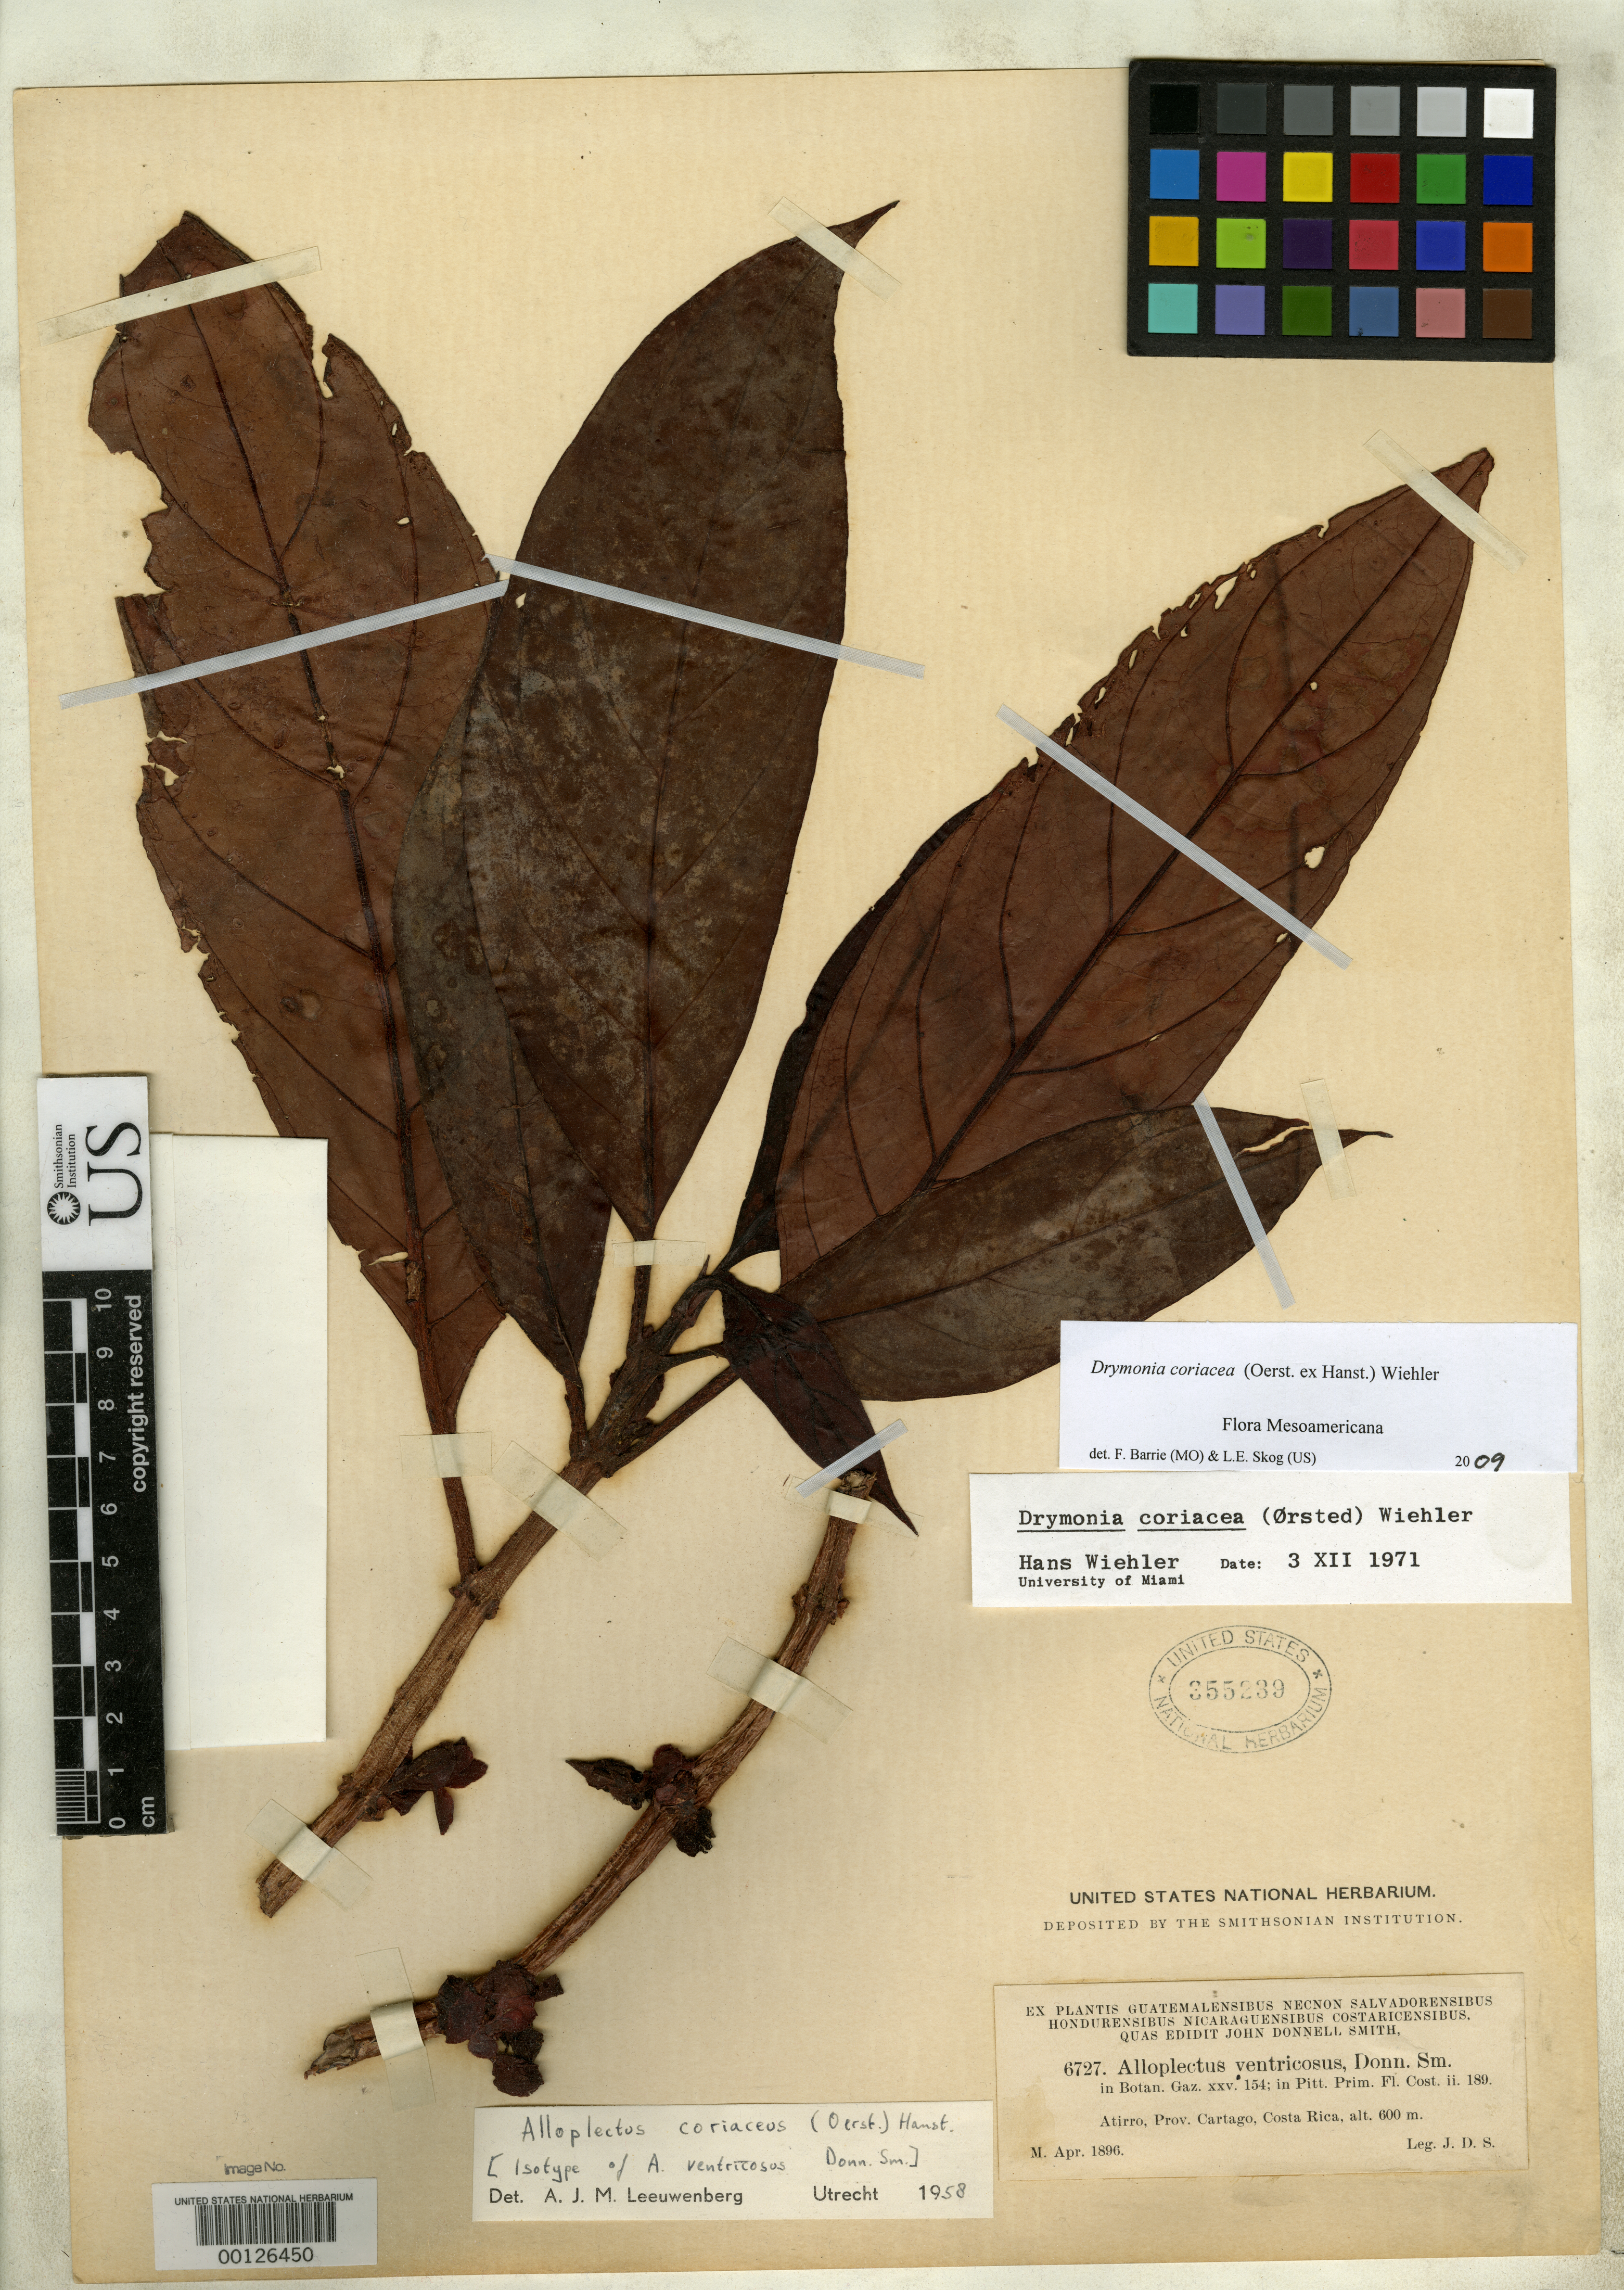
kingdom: Plantae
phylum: Tracheophyta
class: Magnoliopsida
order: Lamiales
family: Gesneriaceae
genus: Alloplectus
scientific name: Alloplectus ventricosus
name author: Donn. Sm.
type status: Isotype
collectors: J. Donnell Smith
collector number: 6727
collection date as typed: Apr 1896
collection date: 1896-04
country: Costa Rica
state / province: Cartago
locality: Atirro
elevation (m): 600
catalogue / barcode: US 355239